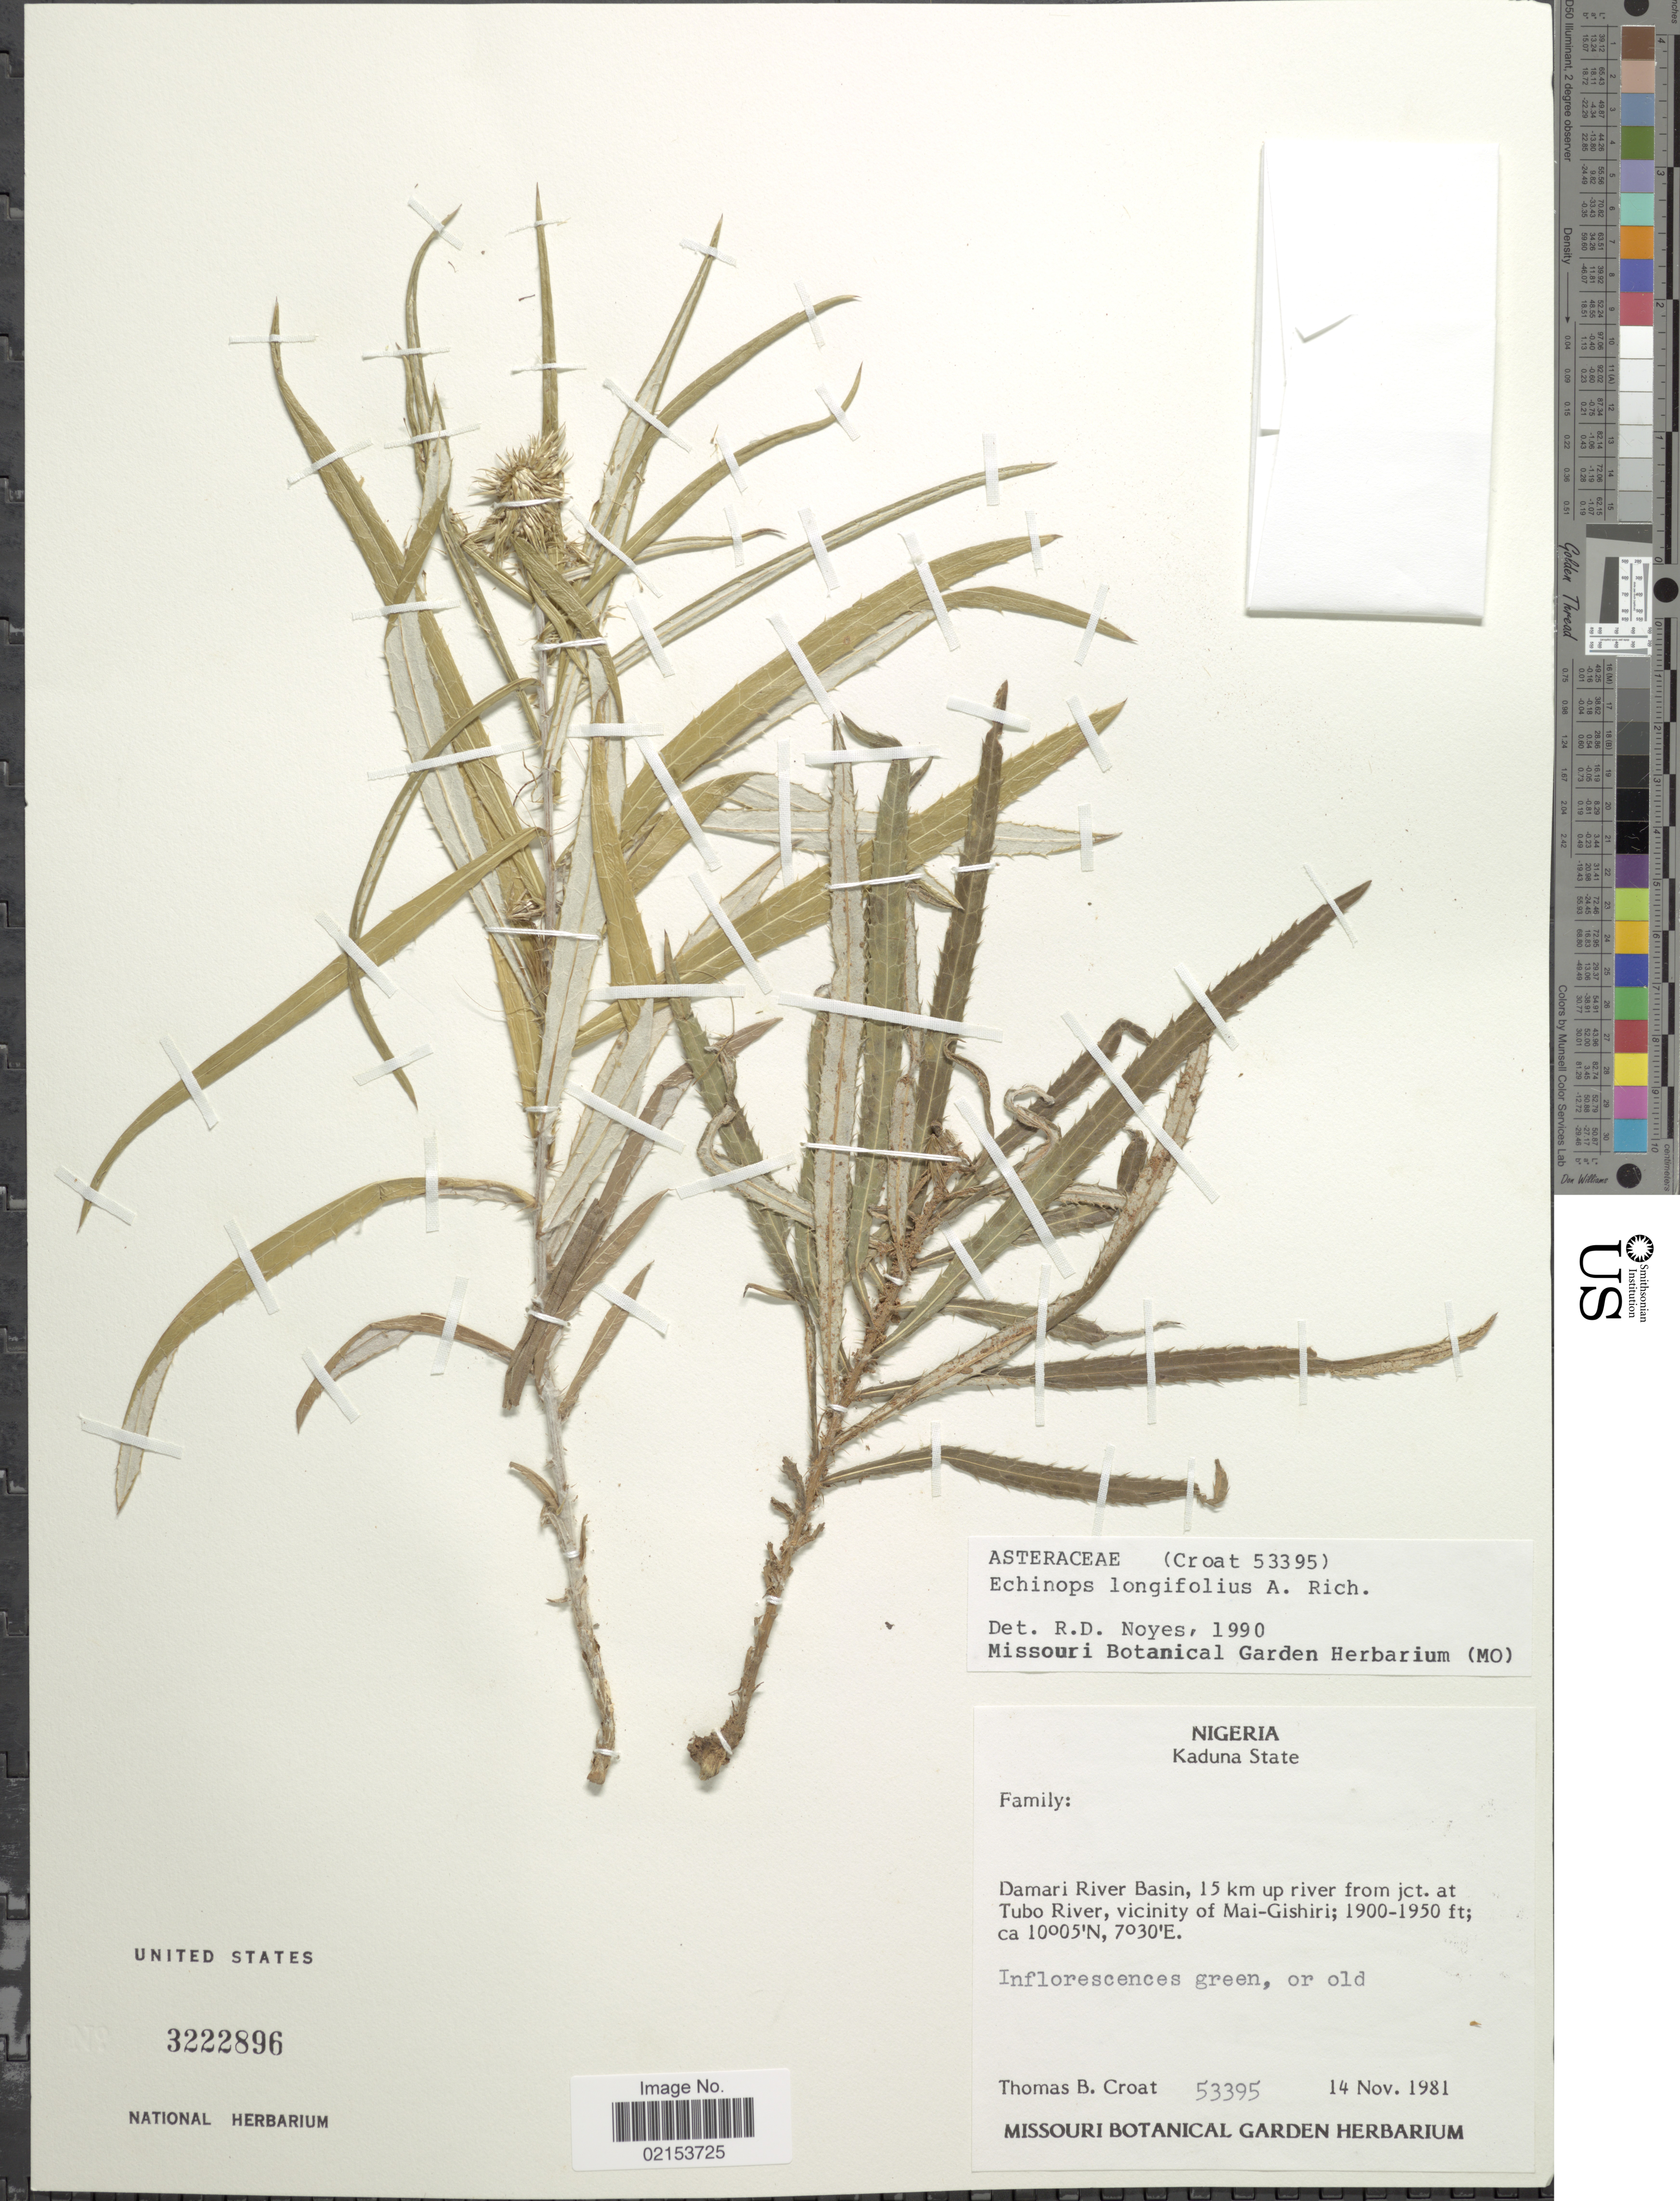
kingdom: Plantae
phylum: Tracheophyta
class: Magnoliopsida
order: Asterales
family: Asteraceae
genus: Echinops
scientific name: Echinops longifolius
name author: A. Rich.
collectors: T. B. Croat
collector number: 53395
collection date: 1981-11-14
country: Nigeria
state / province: Kaduna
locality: Damari River, Basin, 15 km up river from jct. at Tubo River, vicinity of Mai-Gishiri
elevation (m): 579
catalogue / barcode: US 3222896